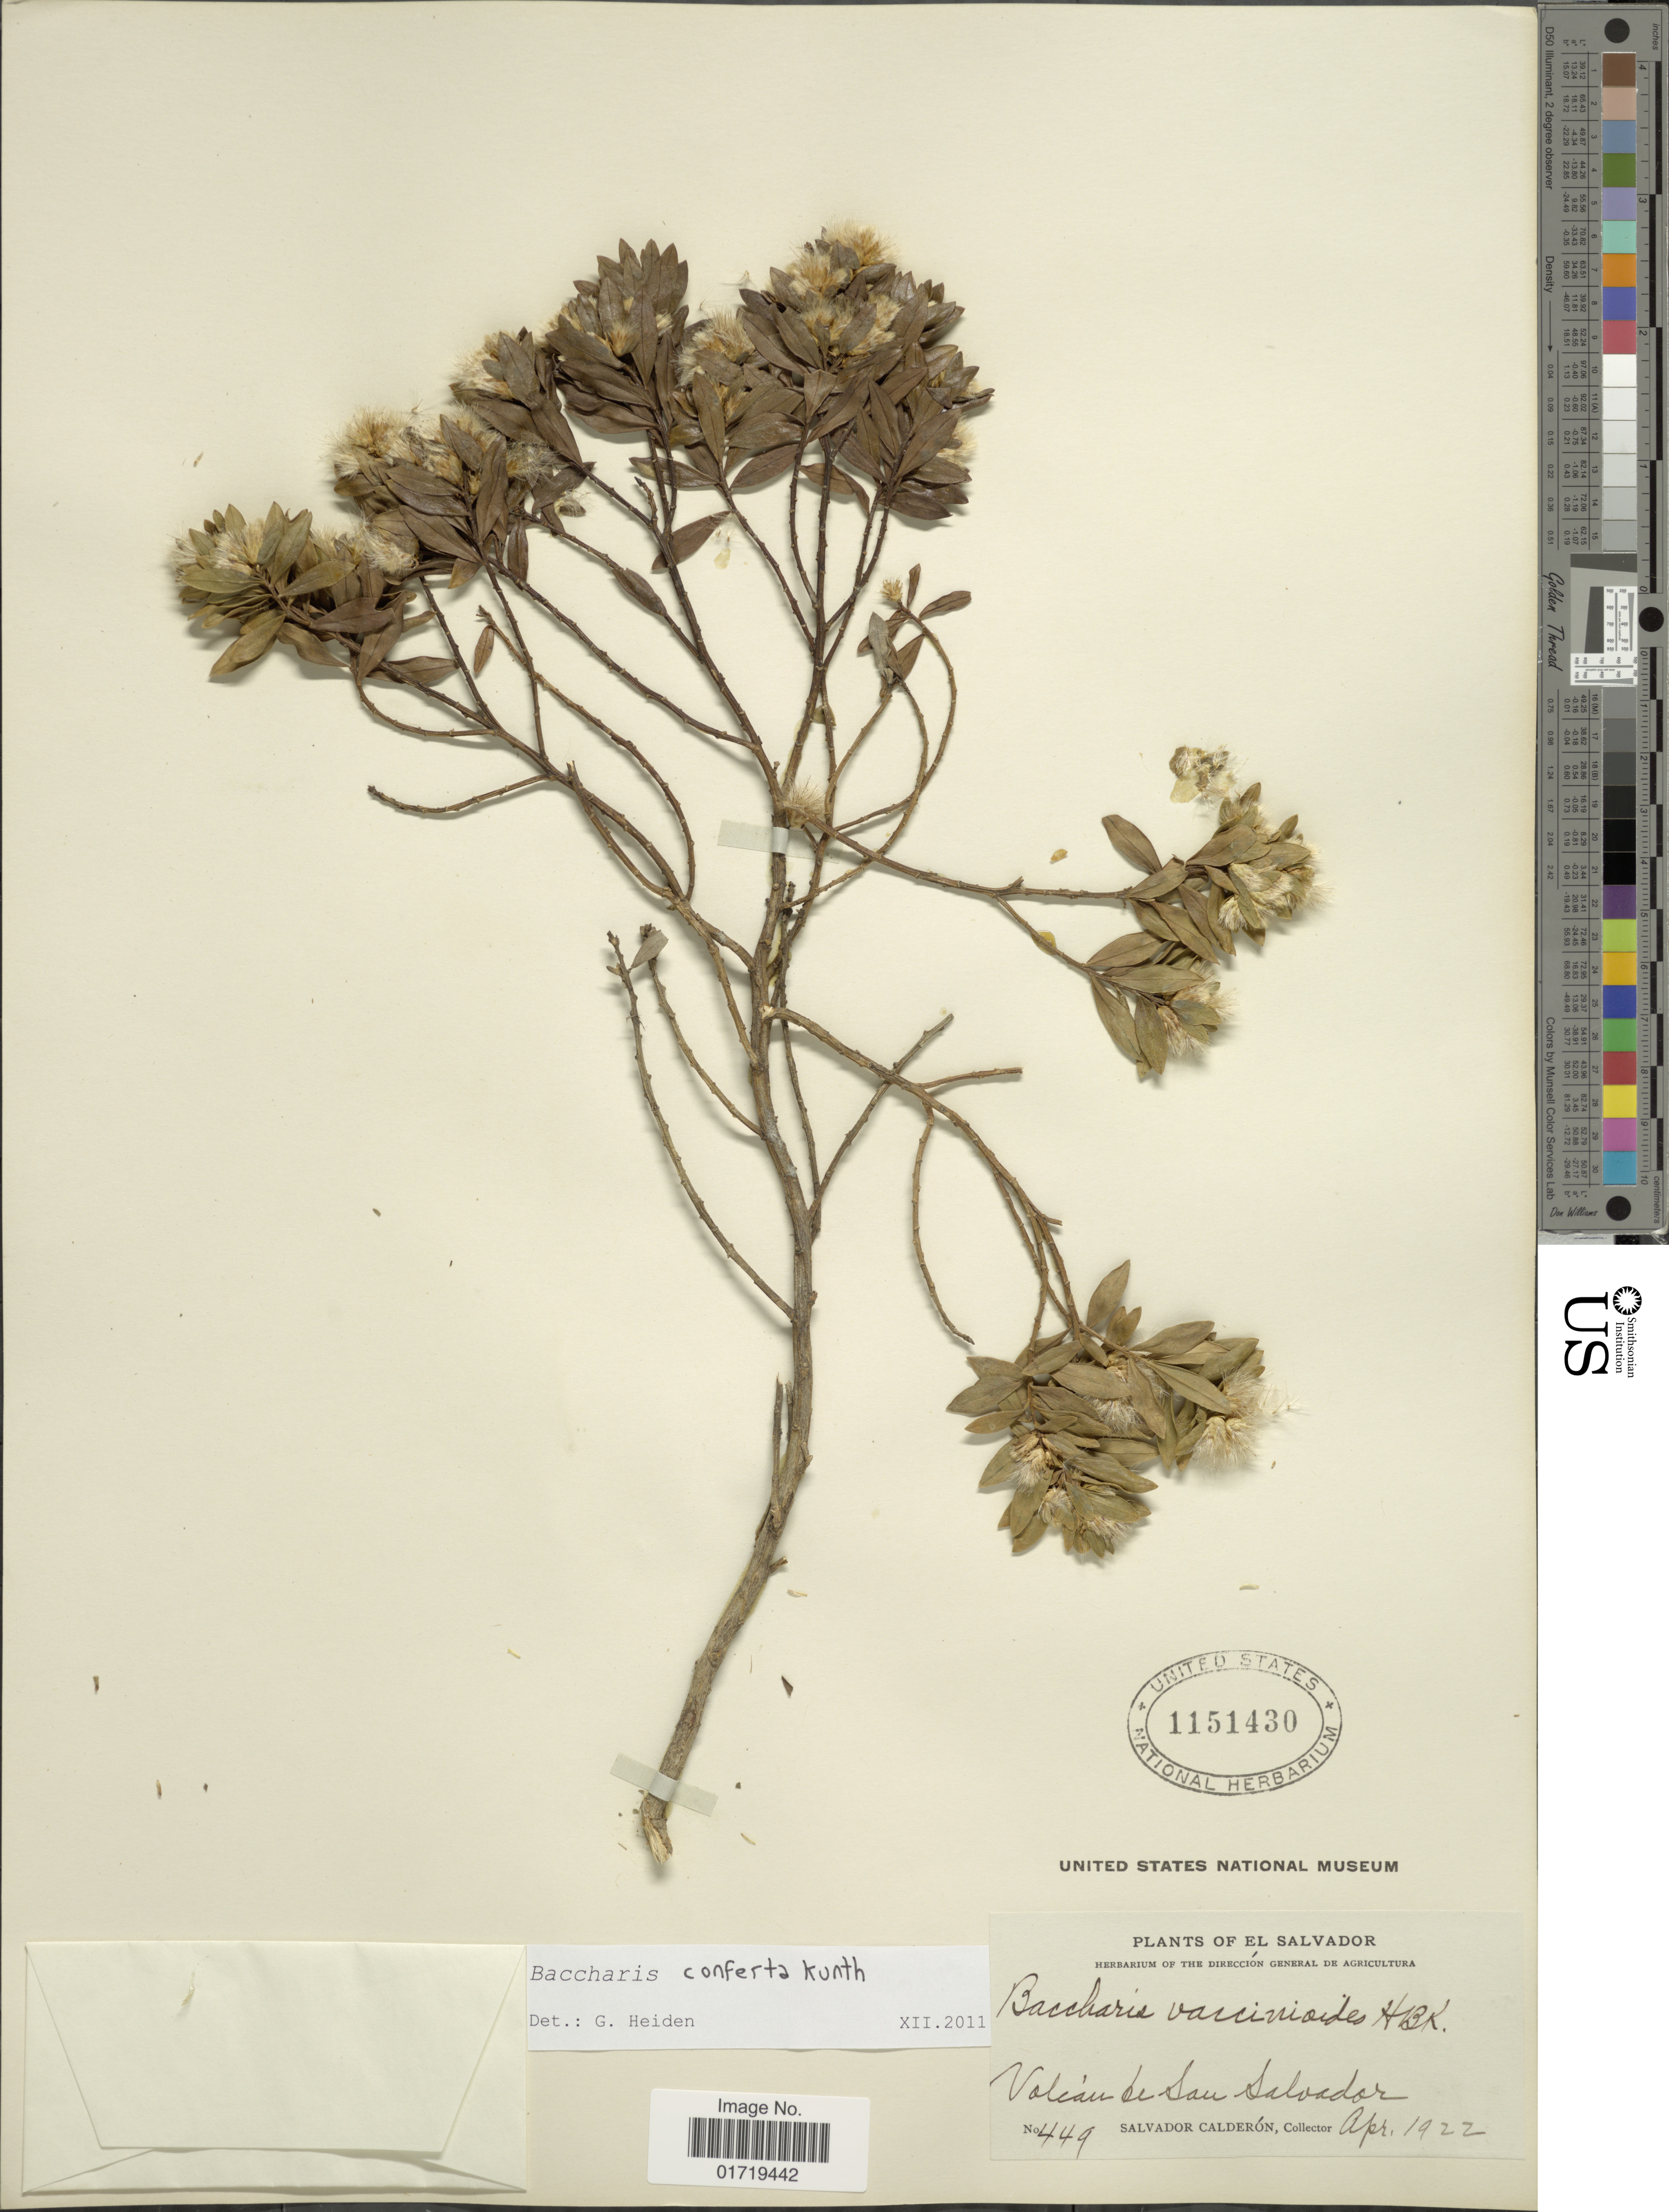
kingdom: Plantae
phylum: Tracheophyta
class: Magnoliopsida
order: Asterales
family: Asteraceae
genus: Baccharis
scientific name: Baccharis conferta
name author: Kunth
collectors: S. Calderón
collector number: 449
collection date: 1922-04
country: El Salvador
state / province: San Salvador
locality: Volcan de San Salvador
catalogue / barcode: US 1151430